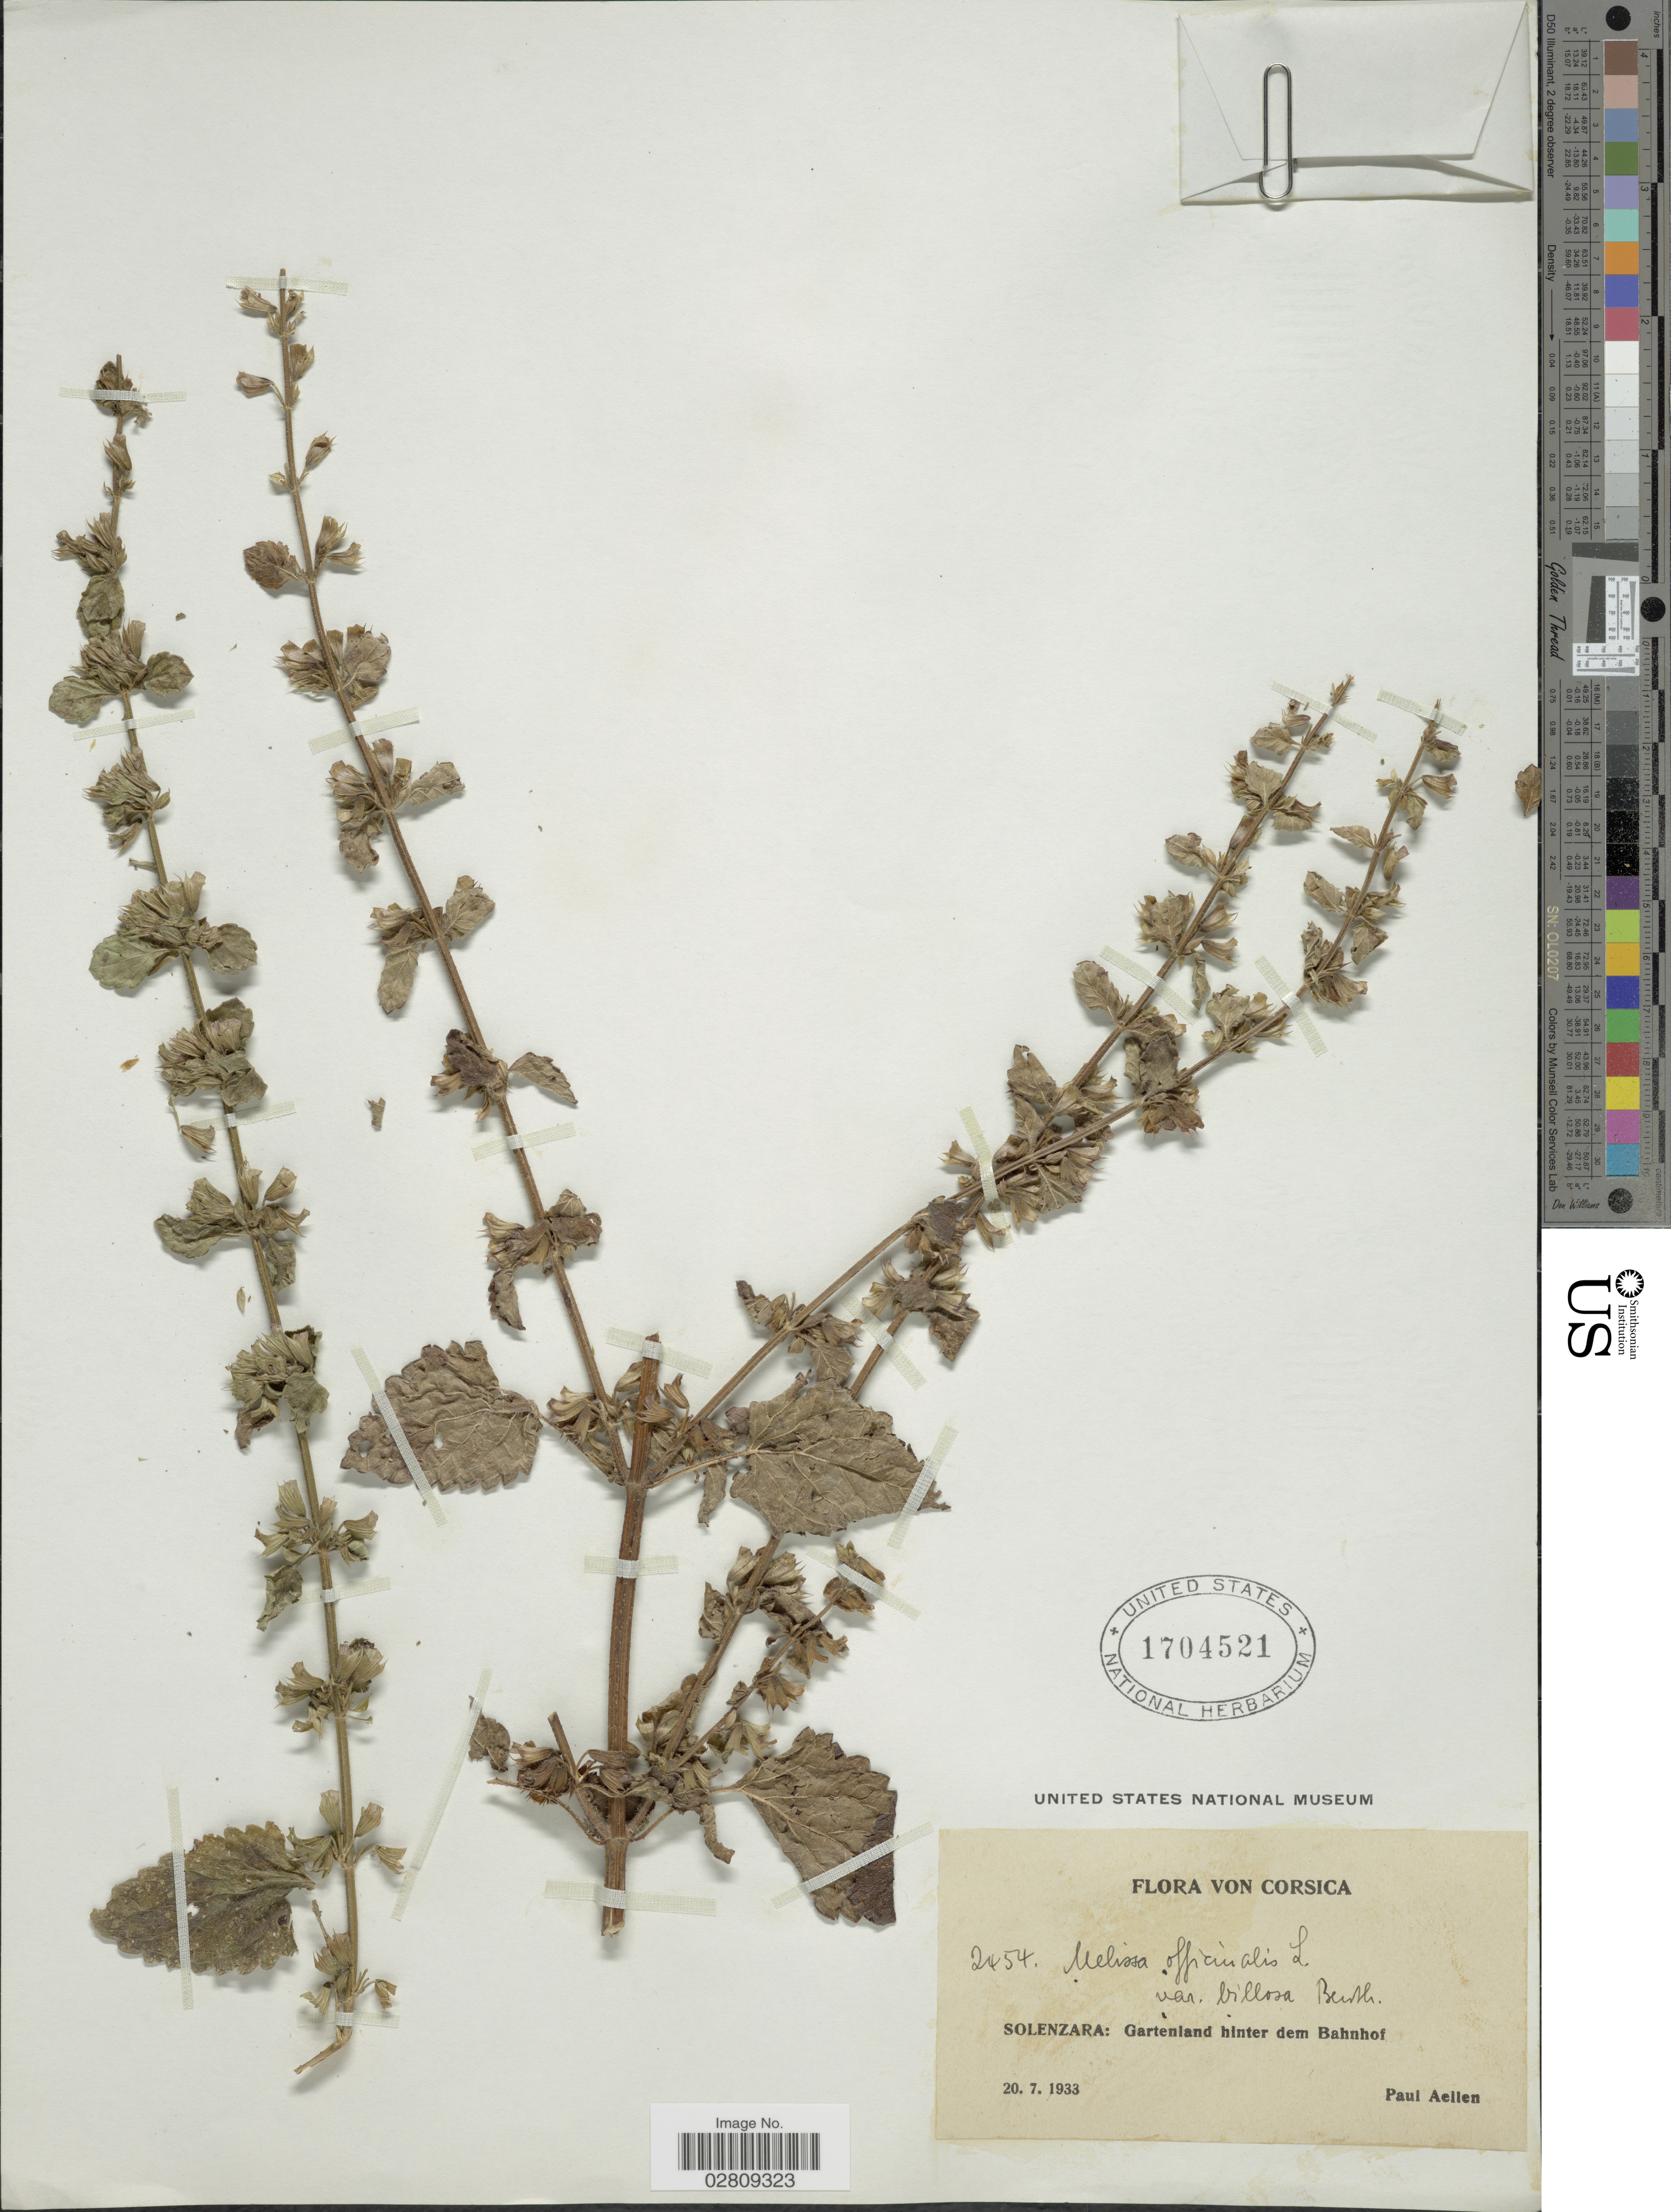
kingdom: Plantae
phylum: Tracheophyta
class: Magnoliopsida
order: Lamiales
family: Lamiaceae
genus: Melissa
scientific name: Melissa officinalis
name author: L.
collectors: P. Aellen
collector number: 2454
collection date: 1933-07-20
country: France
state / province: Corsica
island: Corse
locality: Solenzara: Gartenland hinter dem Bahnhof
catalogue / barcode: US 1704521